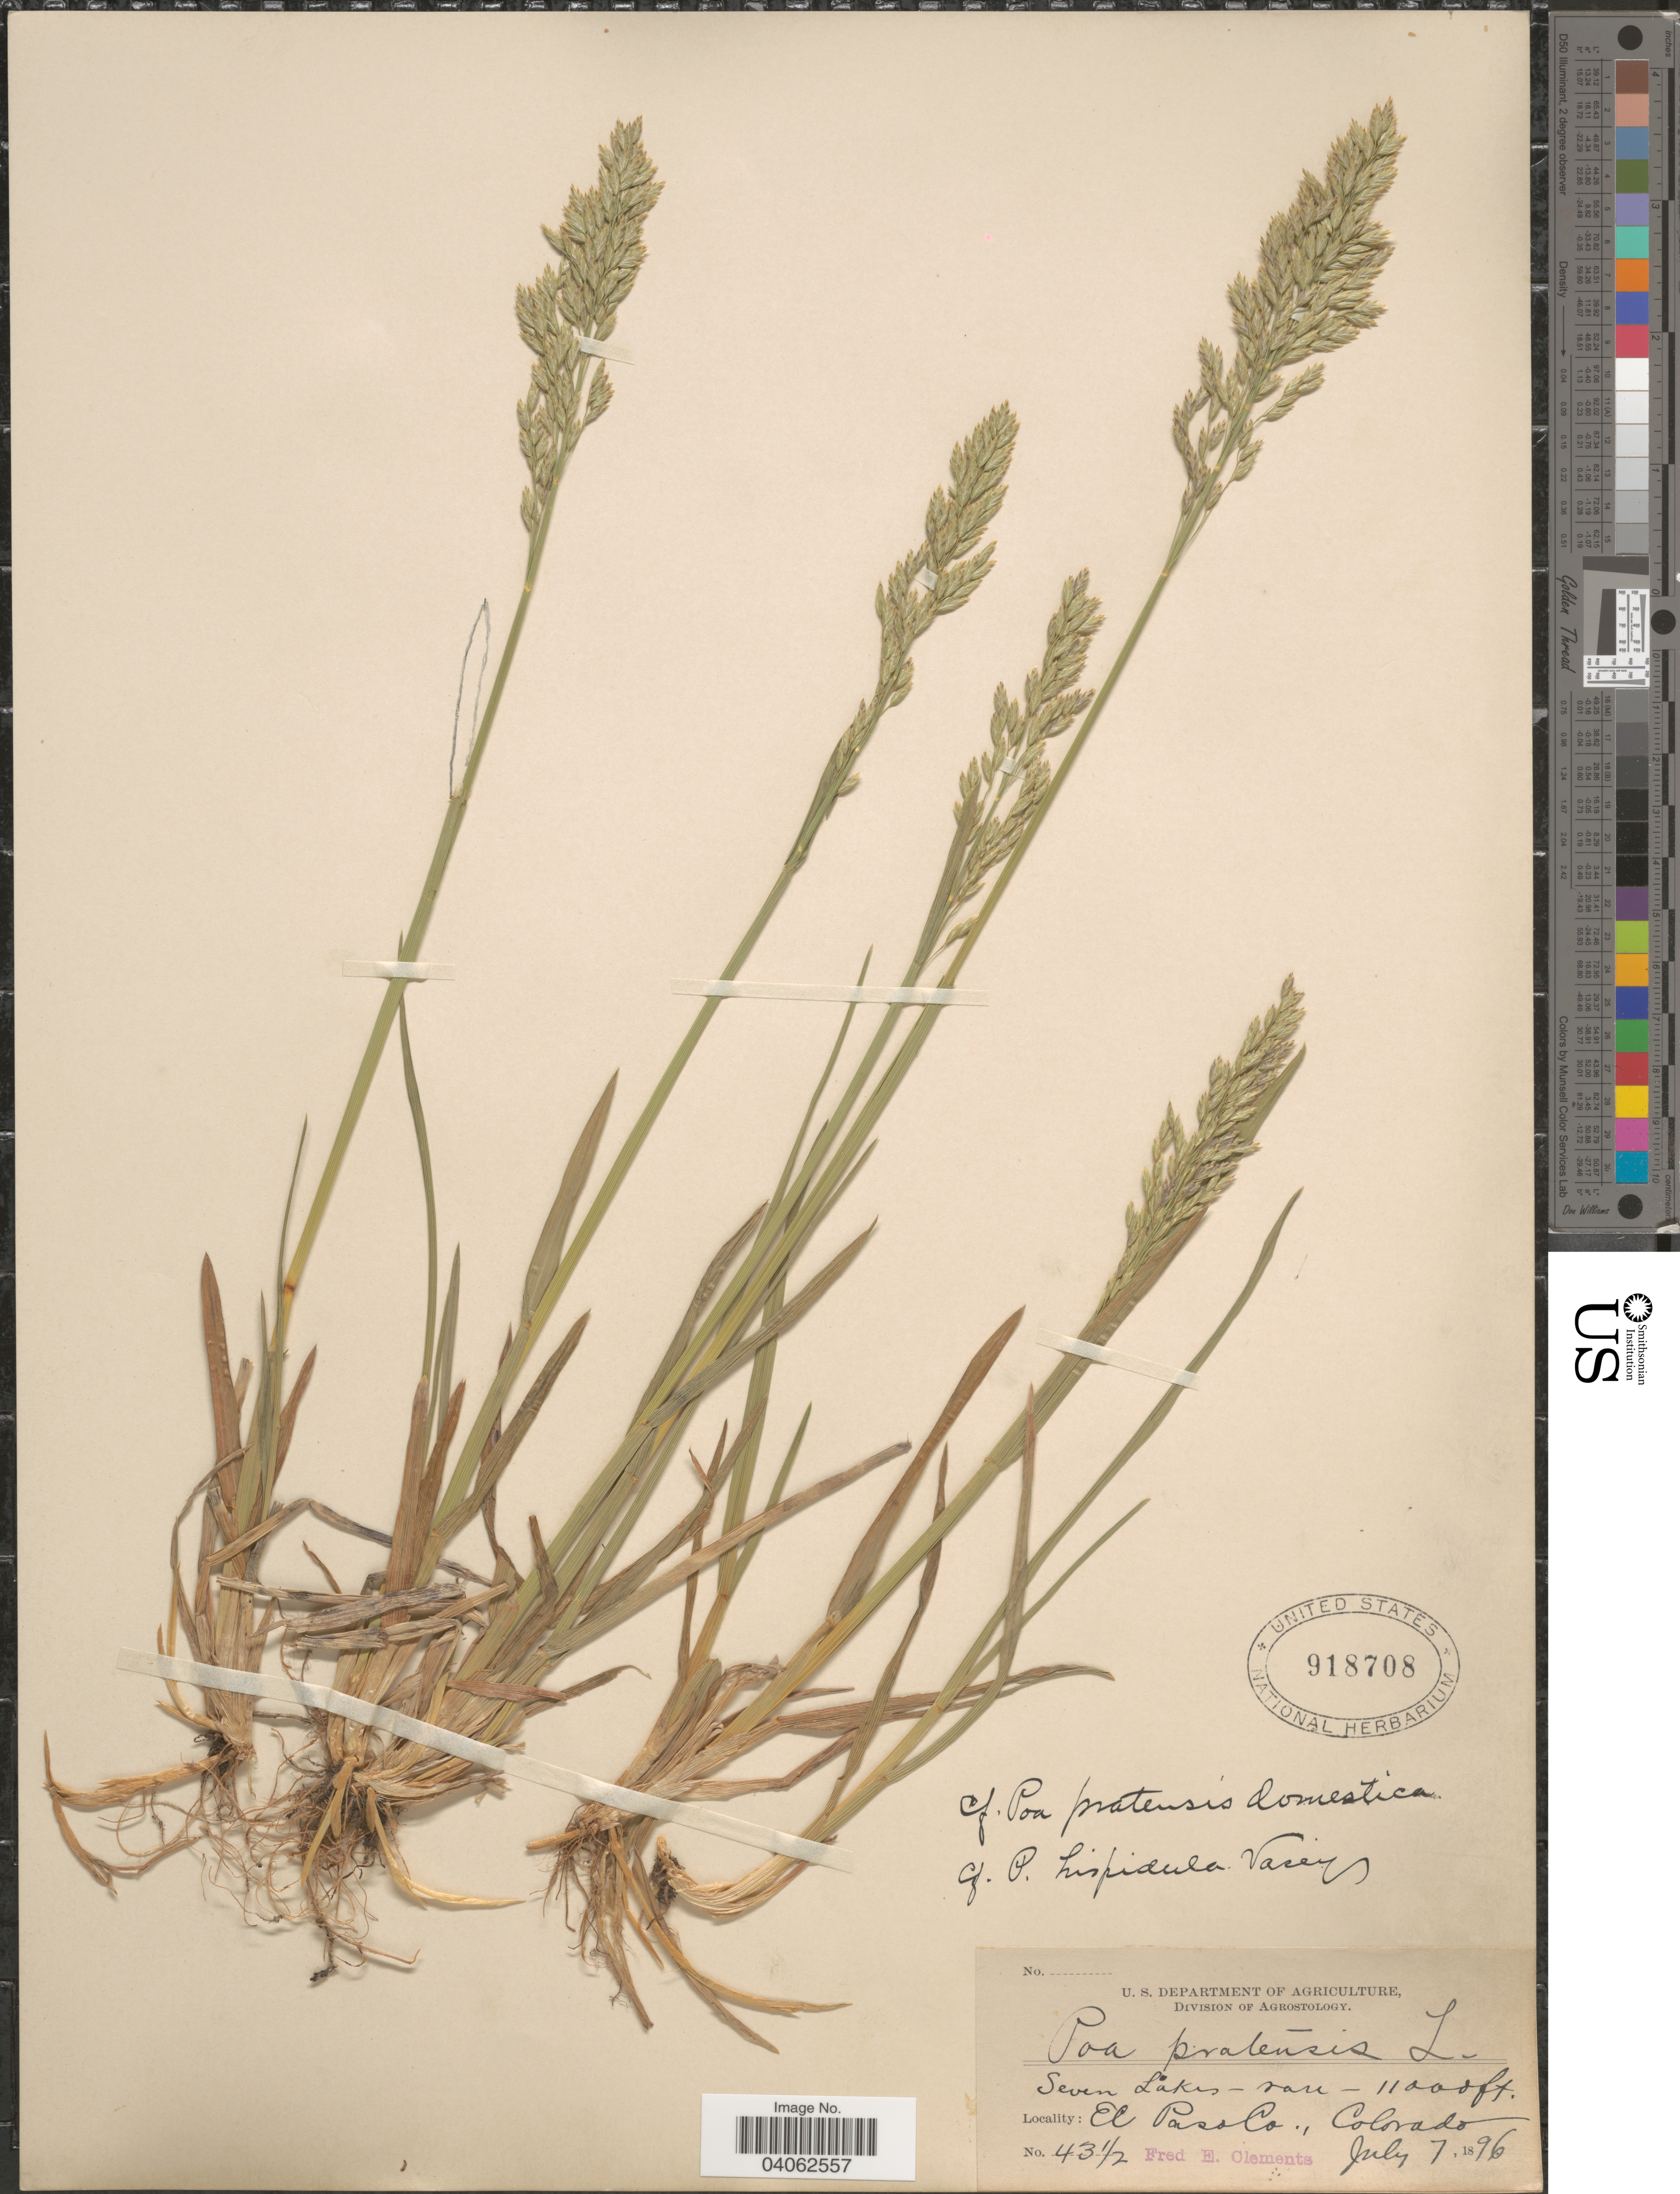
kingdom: Plantae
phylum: Tracheophyta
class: Liliopsida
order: Poales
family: Poaceae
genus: Poa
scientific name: Poa pratensis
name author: L.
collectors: F. E. Clements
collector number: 43½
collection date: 1896-07-07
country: United States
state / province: Colorado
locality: Seven Lakes. El Paso Co.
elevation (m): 3353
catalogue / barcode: US 918708